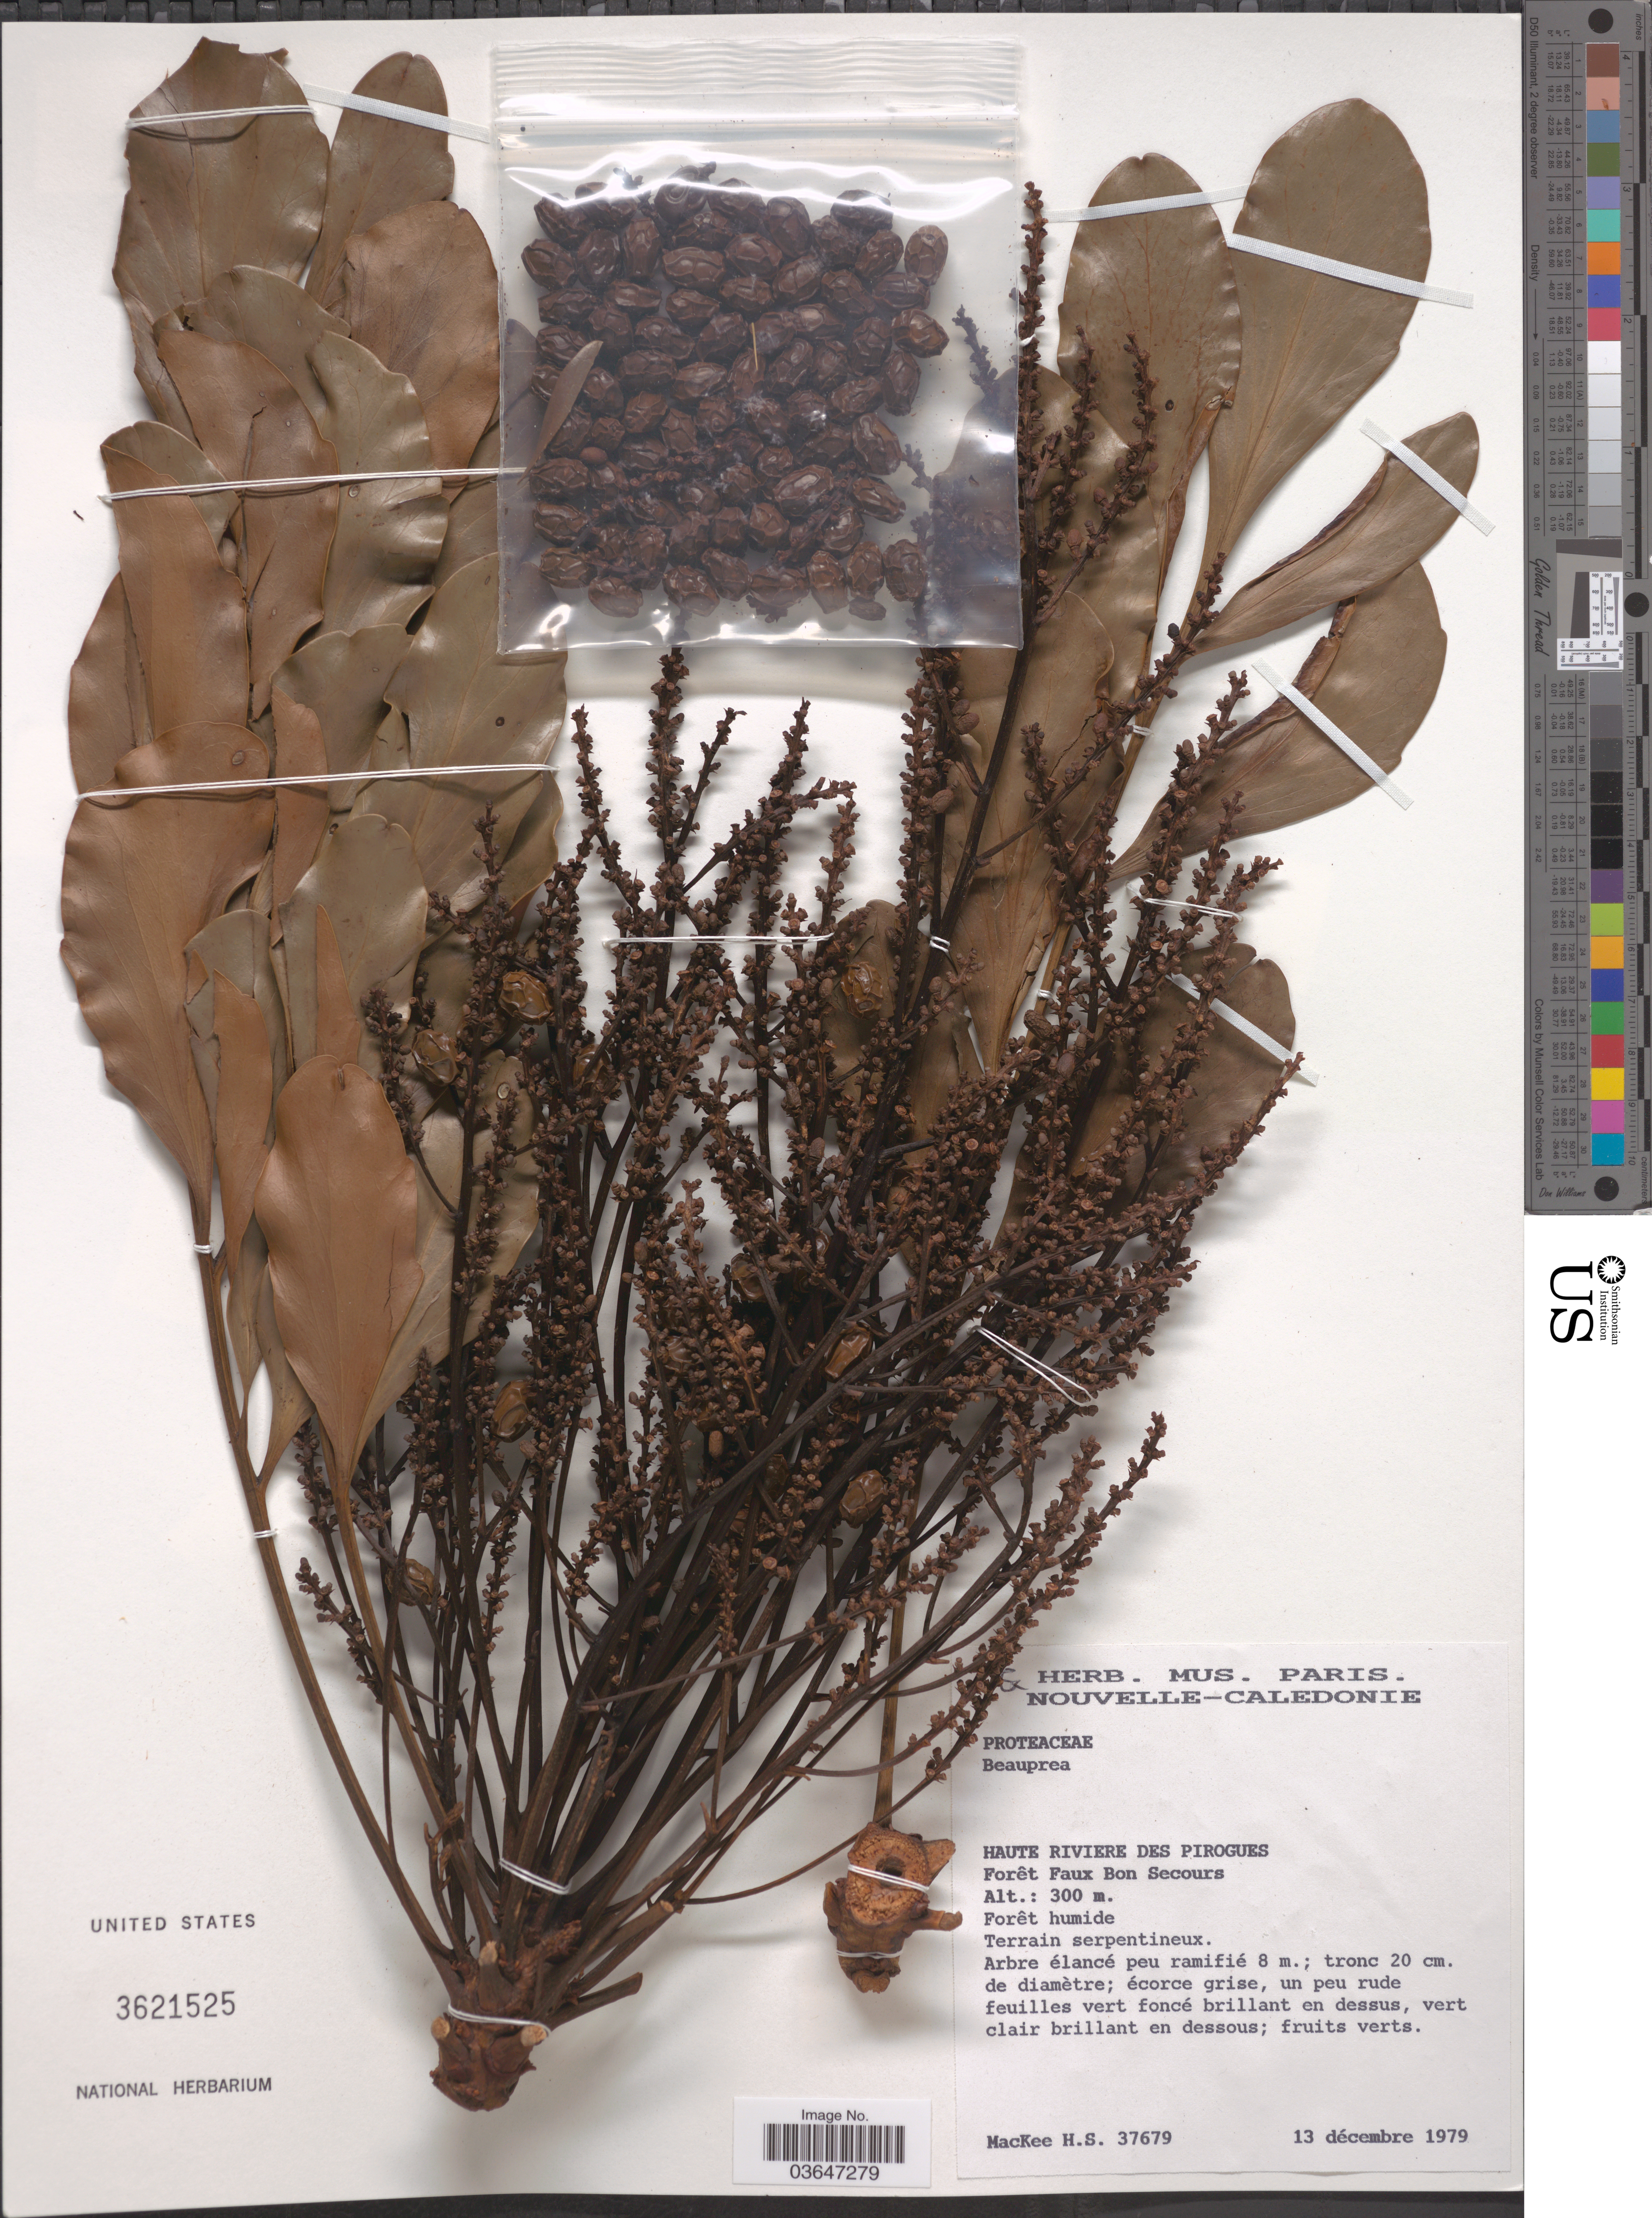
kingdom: Plantae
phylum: Tracheophyta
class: Magnoliopsida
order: Proteales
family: Proteaceae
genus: Beauprea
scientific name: Beauprea sp.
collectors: H. S. MacKee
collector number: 37679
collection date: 1979-12-13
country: New Caledonia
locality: Haute Riviere des Pirogues. Forêt Faux Bon Secours.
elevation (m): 300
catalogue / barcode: US 3621525